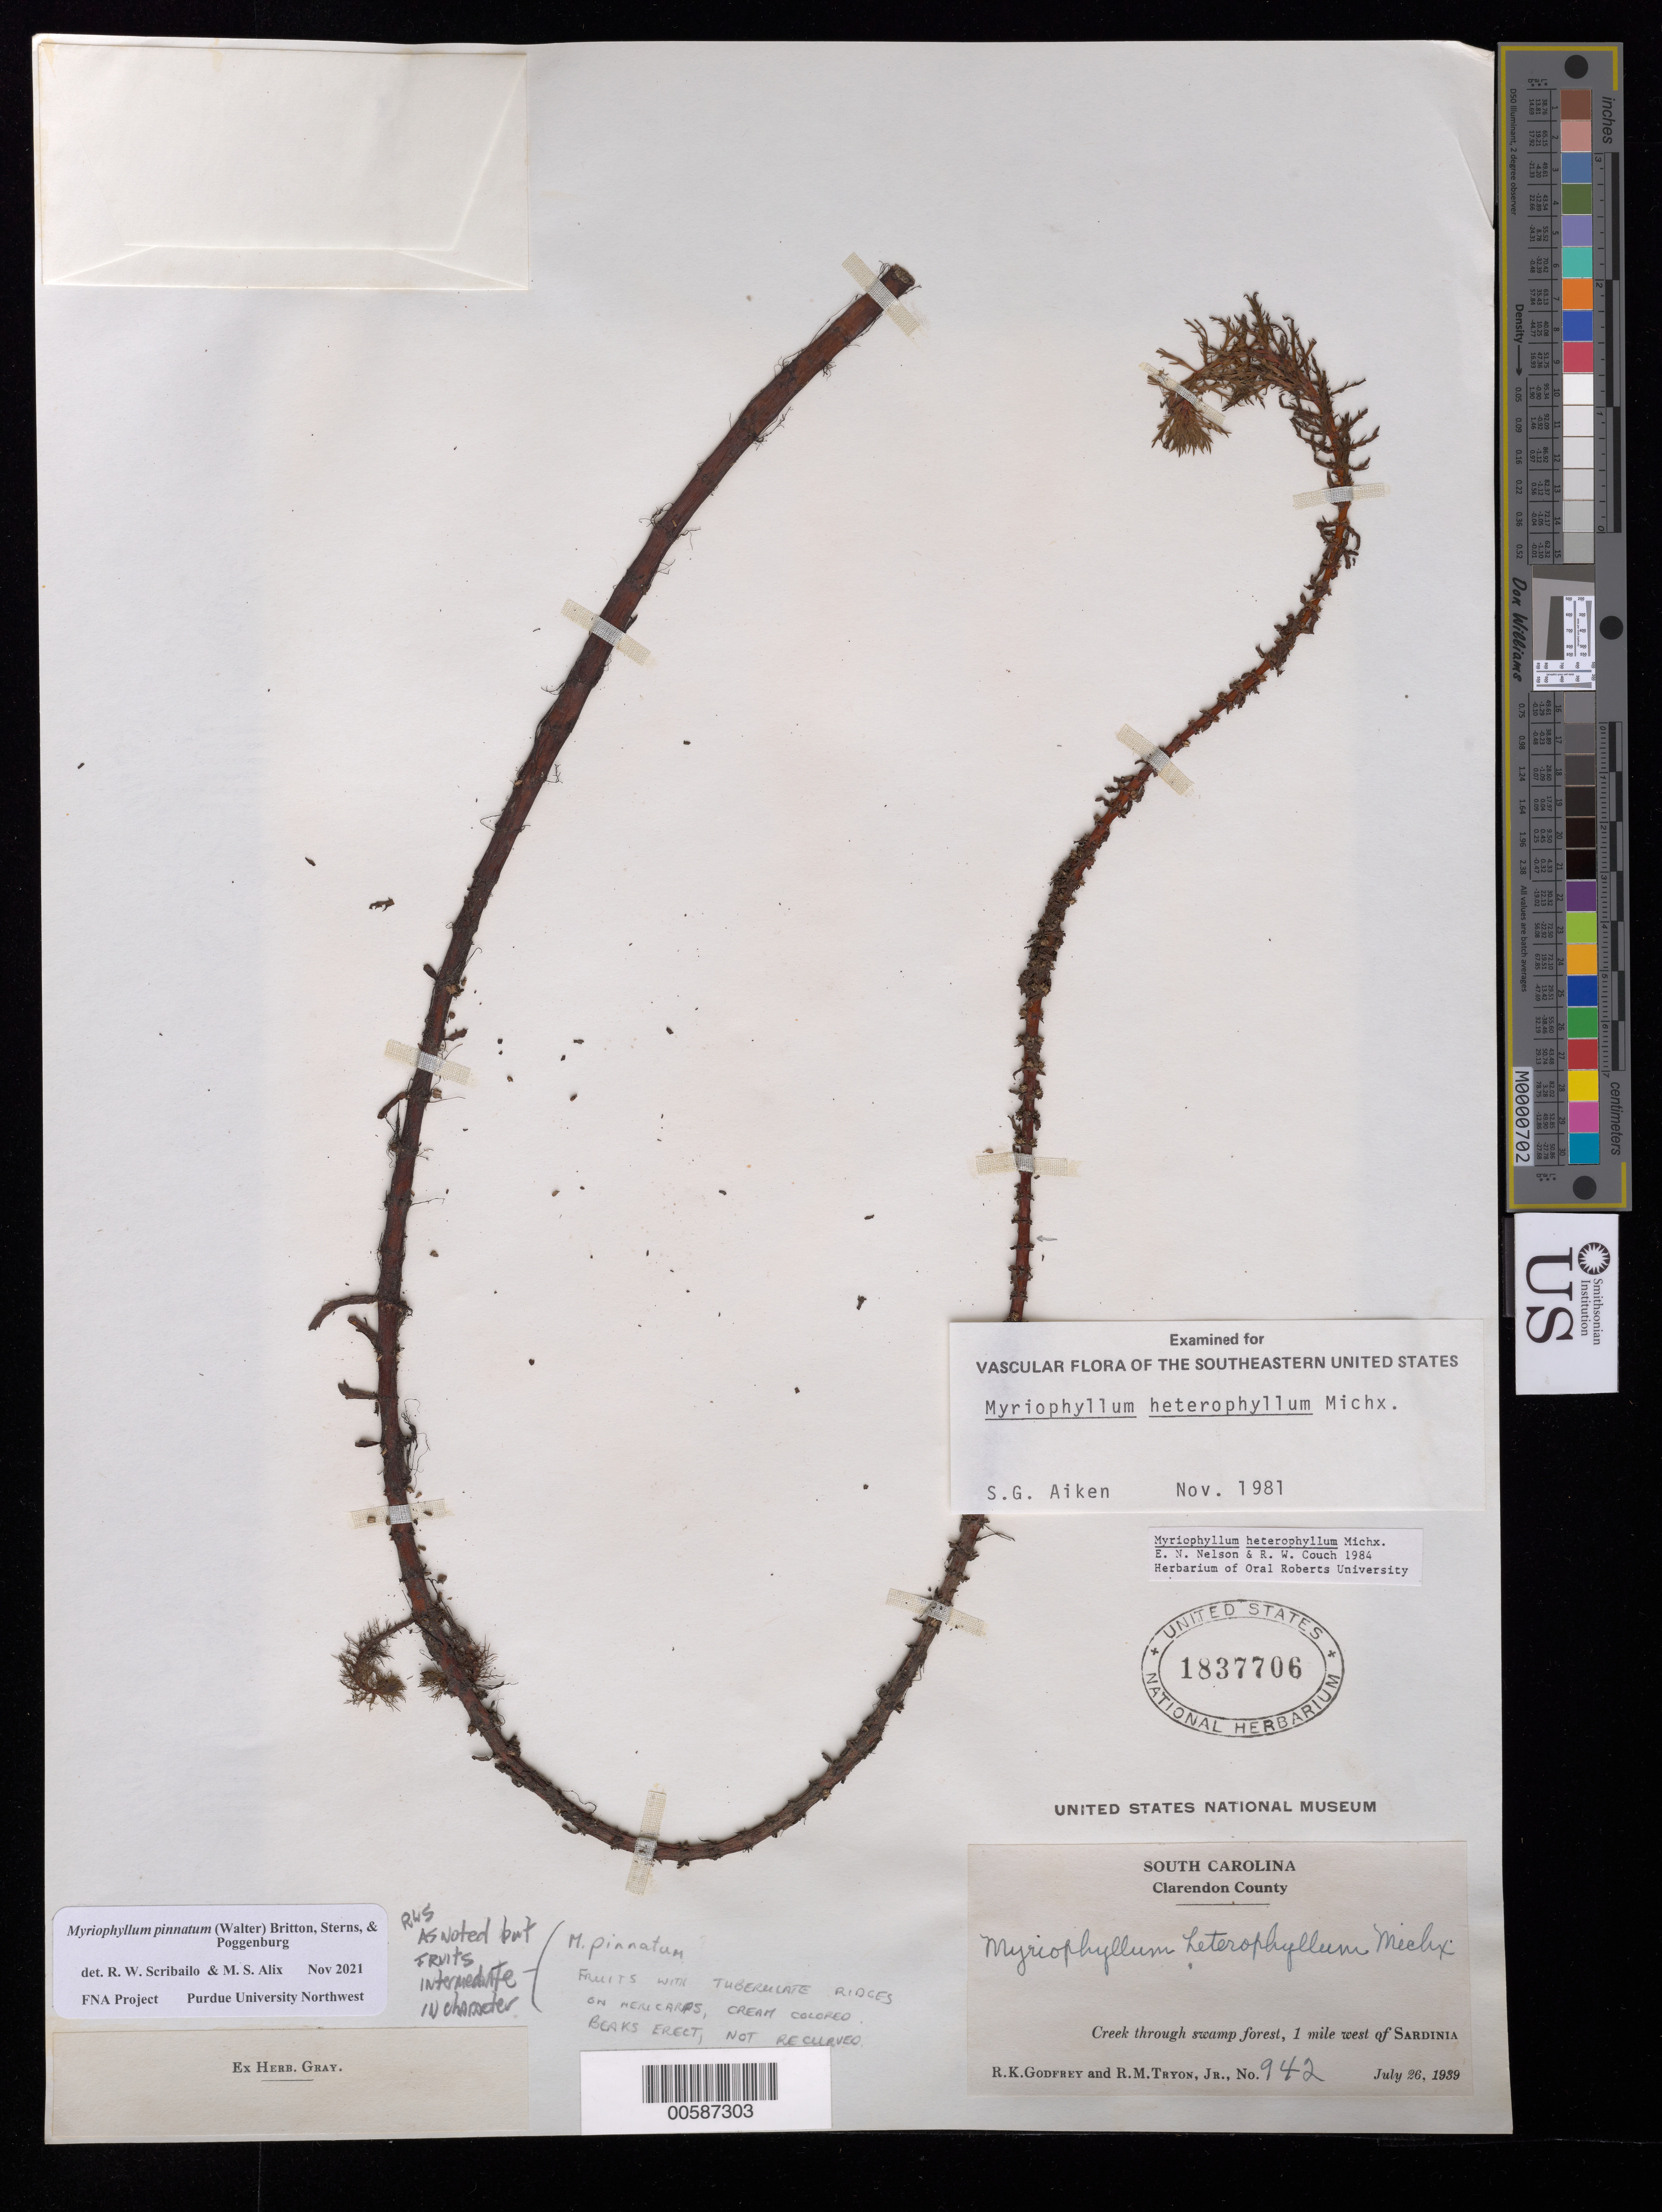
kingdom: Plantae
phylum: Tracheophyta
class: Magnoliopsida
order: Saxifragales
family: Haloragaceae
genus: Myriophyllum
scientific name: Myriophyllum pinnatum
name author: (Walter) Britton, Stearns & Poggenb.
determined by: Scribailo, R. W.; Alix, M. S.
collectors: R. K. Godfrey & R. M. Tryon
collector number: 942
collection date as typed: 26 Jul 1939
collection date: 1939-07-26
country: United States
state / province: South Carolina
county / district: Clarendon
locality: W of Sardinia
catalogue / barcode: US 1837706